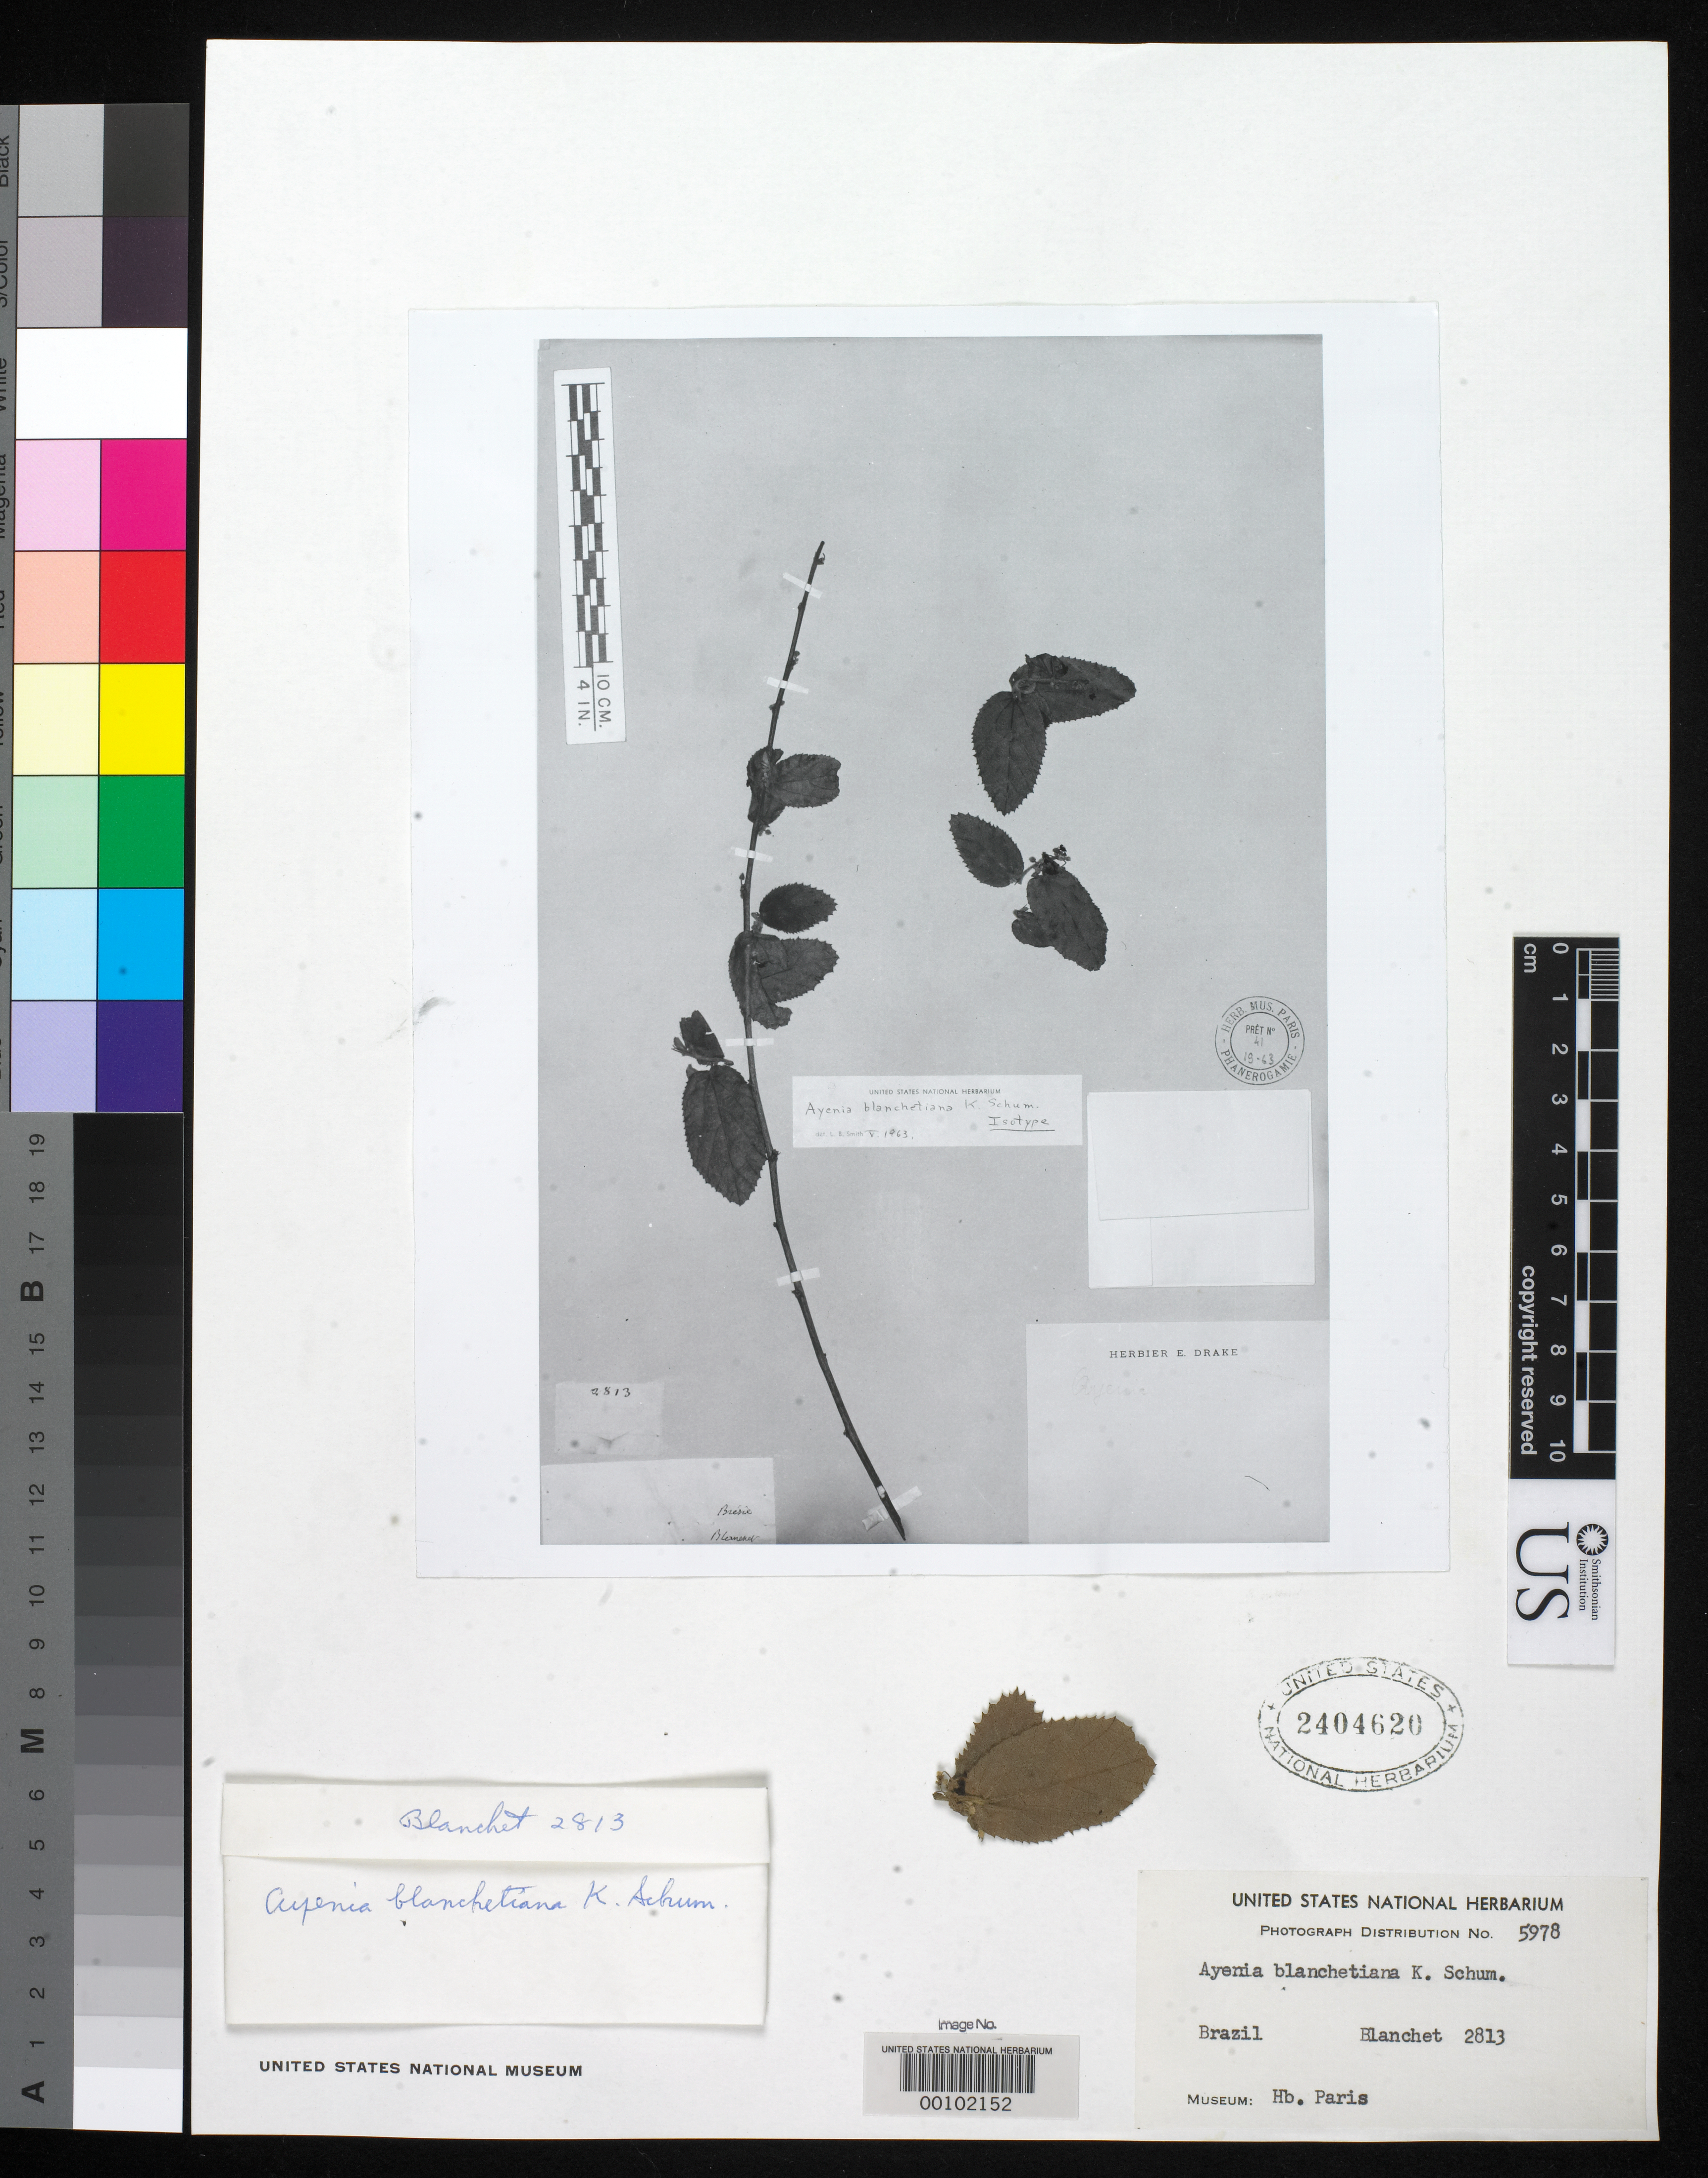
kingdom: Plantae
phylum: Tracheophyta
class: Magnoliopsida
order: Malvales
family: Malvaceae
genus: Ayenia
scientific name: Ayenia blanchetiana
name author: K. Schum. in Mart.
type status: Type Fragment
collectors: J. Blanchet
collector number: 2813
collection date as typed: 1863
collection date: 1863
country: Brazil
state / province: Bahia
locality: Serra d'Acurua, S. Francisco River.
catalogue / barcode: US 2404620